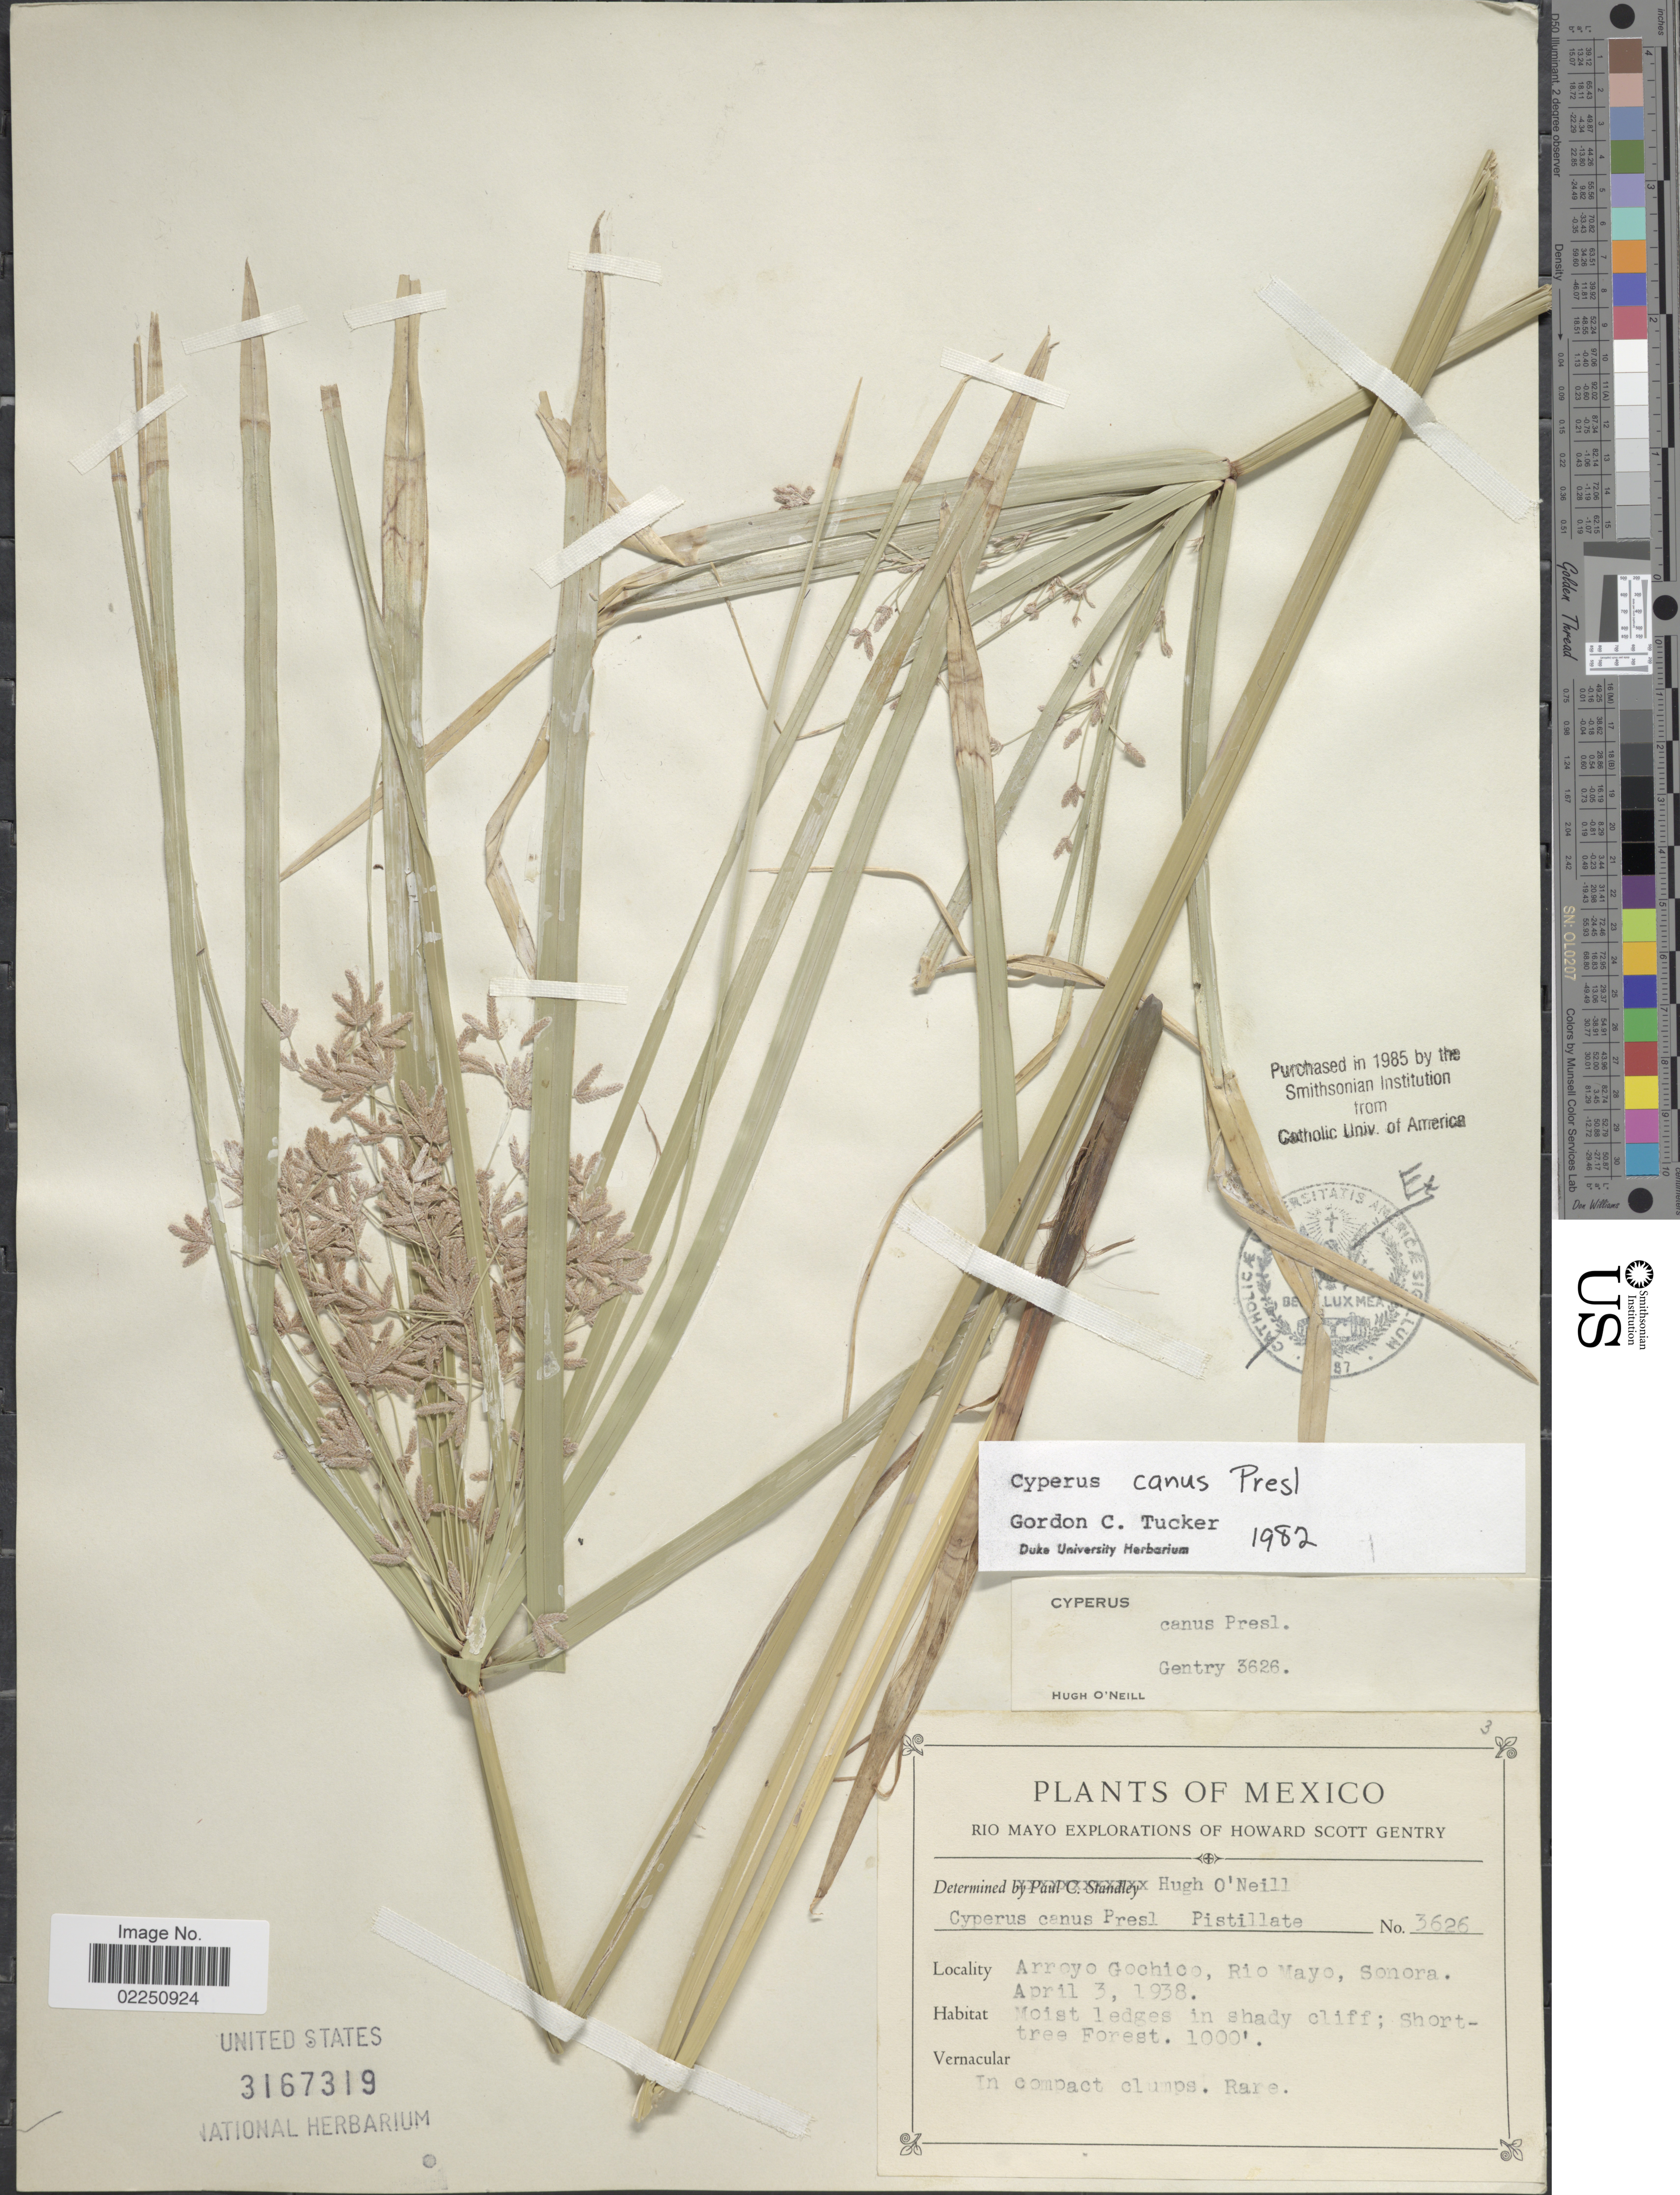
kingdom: Plantae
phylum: Tracheophyta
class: Liliopsida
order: Poales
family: Cyperaceae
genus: Cyperus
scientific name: Cyperus canus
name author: J. Presl & C. Presl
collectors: H. S. Gentry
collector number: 3626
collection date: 1938-04-03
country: Mexico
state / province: Sonora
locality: Arroyo Gochico, Rio Mayo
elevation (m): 305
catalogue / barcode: US 3167319